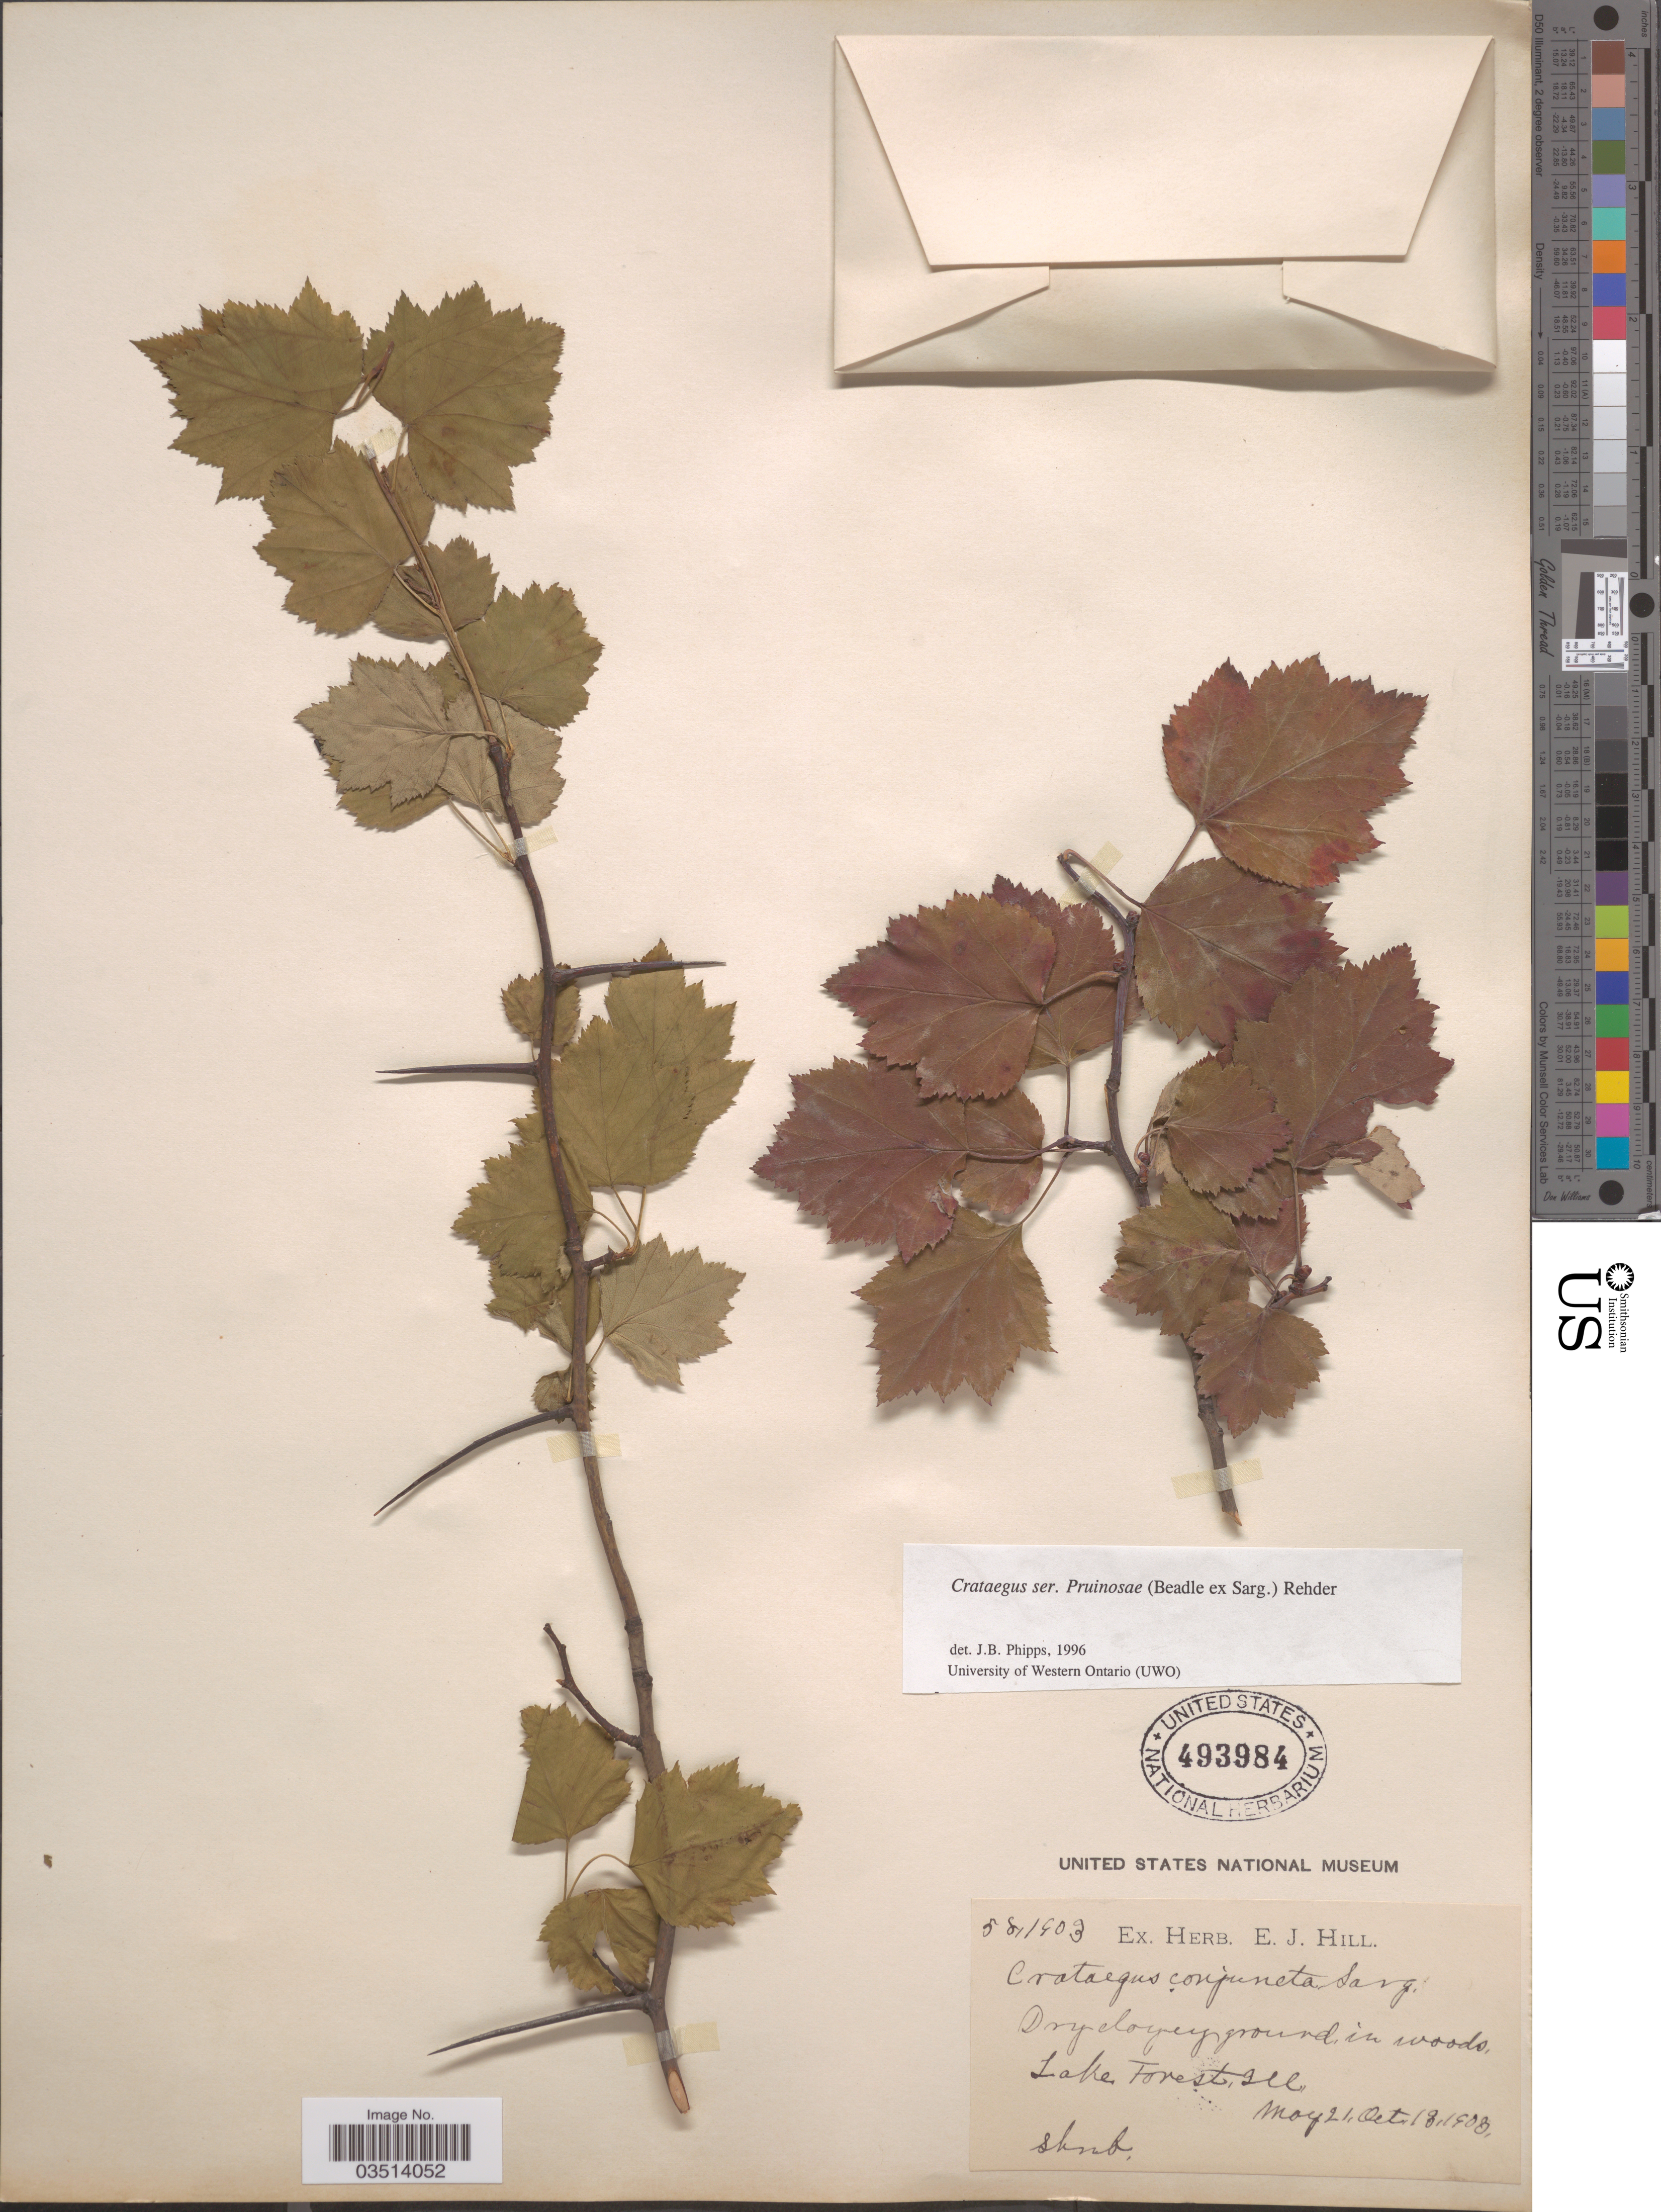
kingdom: Plantae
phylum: Tracheophyta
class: Magnoliopsida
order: Rosales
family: Rosaceae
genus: Crataegus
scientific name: Crataegus conjuncta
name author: Sarg.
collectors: Ex herb. E. J. Hill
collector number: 5811903*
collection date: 1908-05-21/1908-10-18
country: United States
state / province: Illinois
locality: Lake Forest.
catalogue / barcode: US 493984